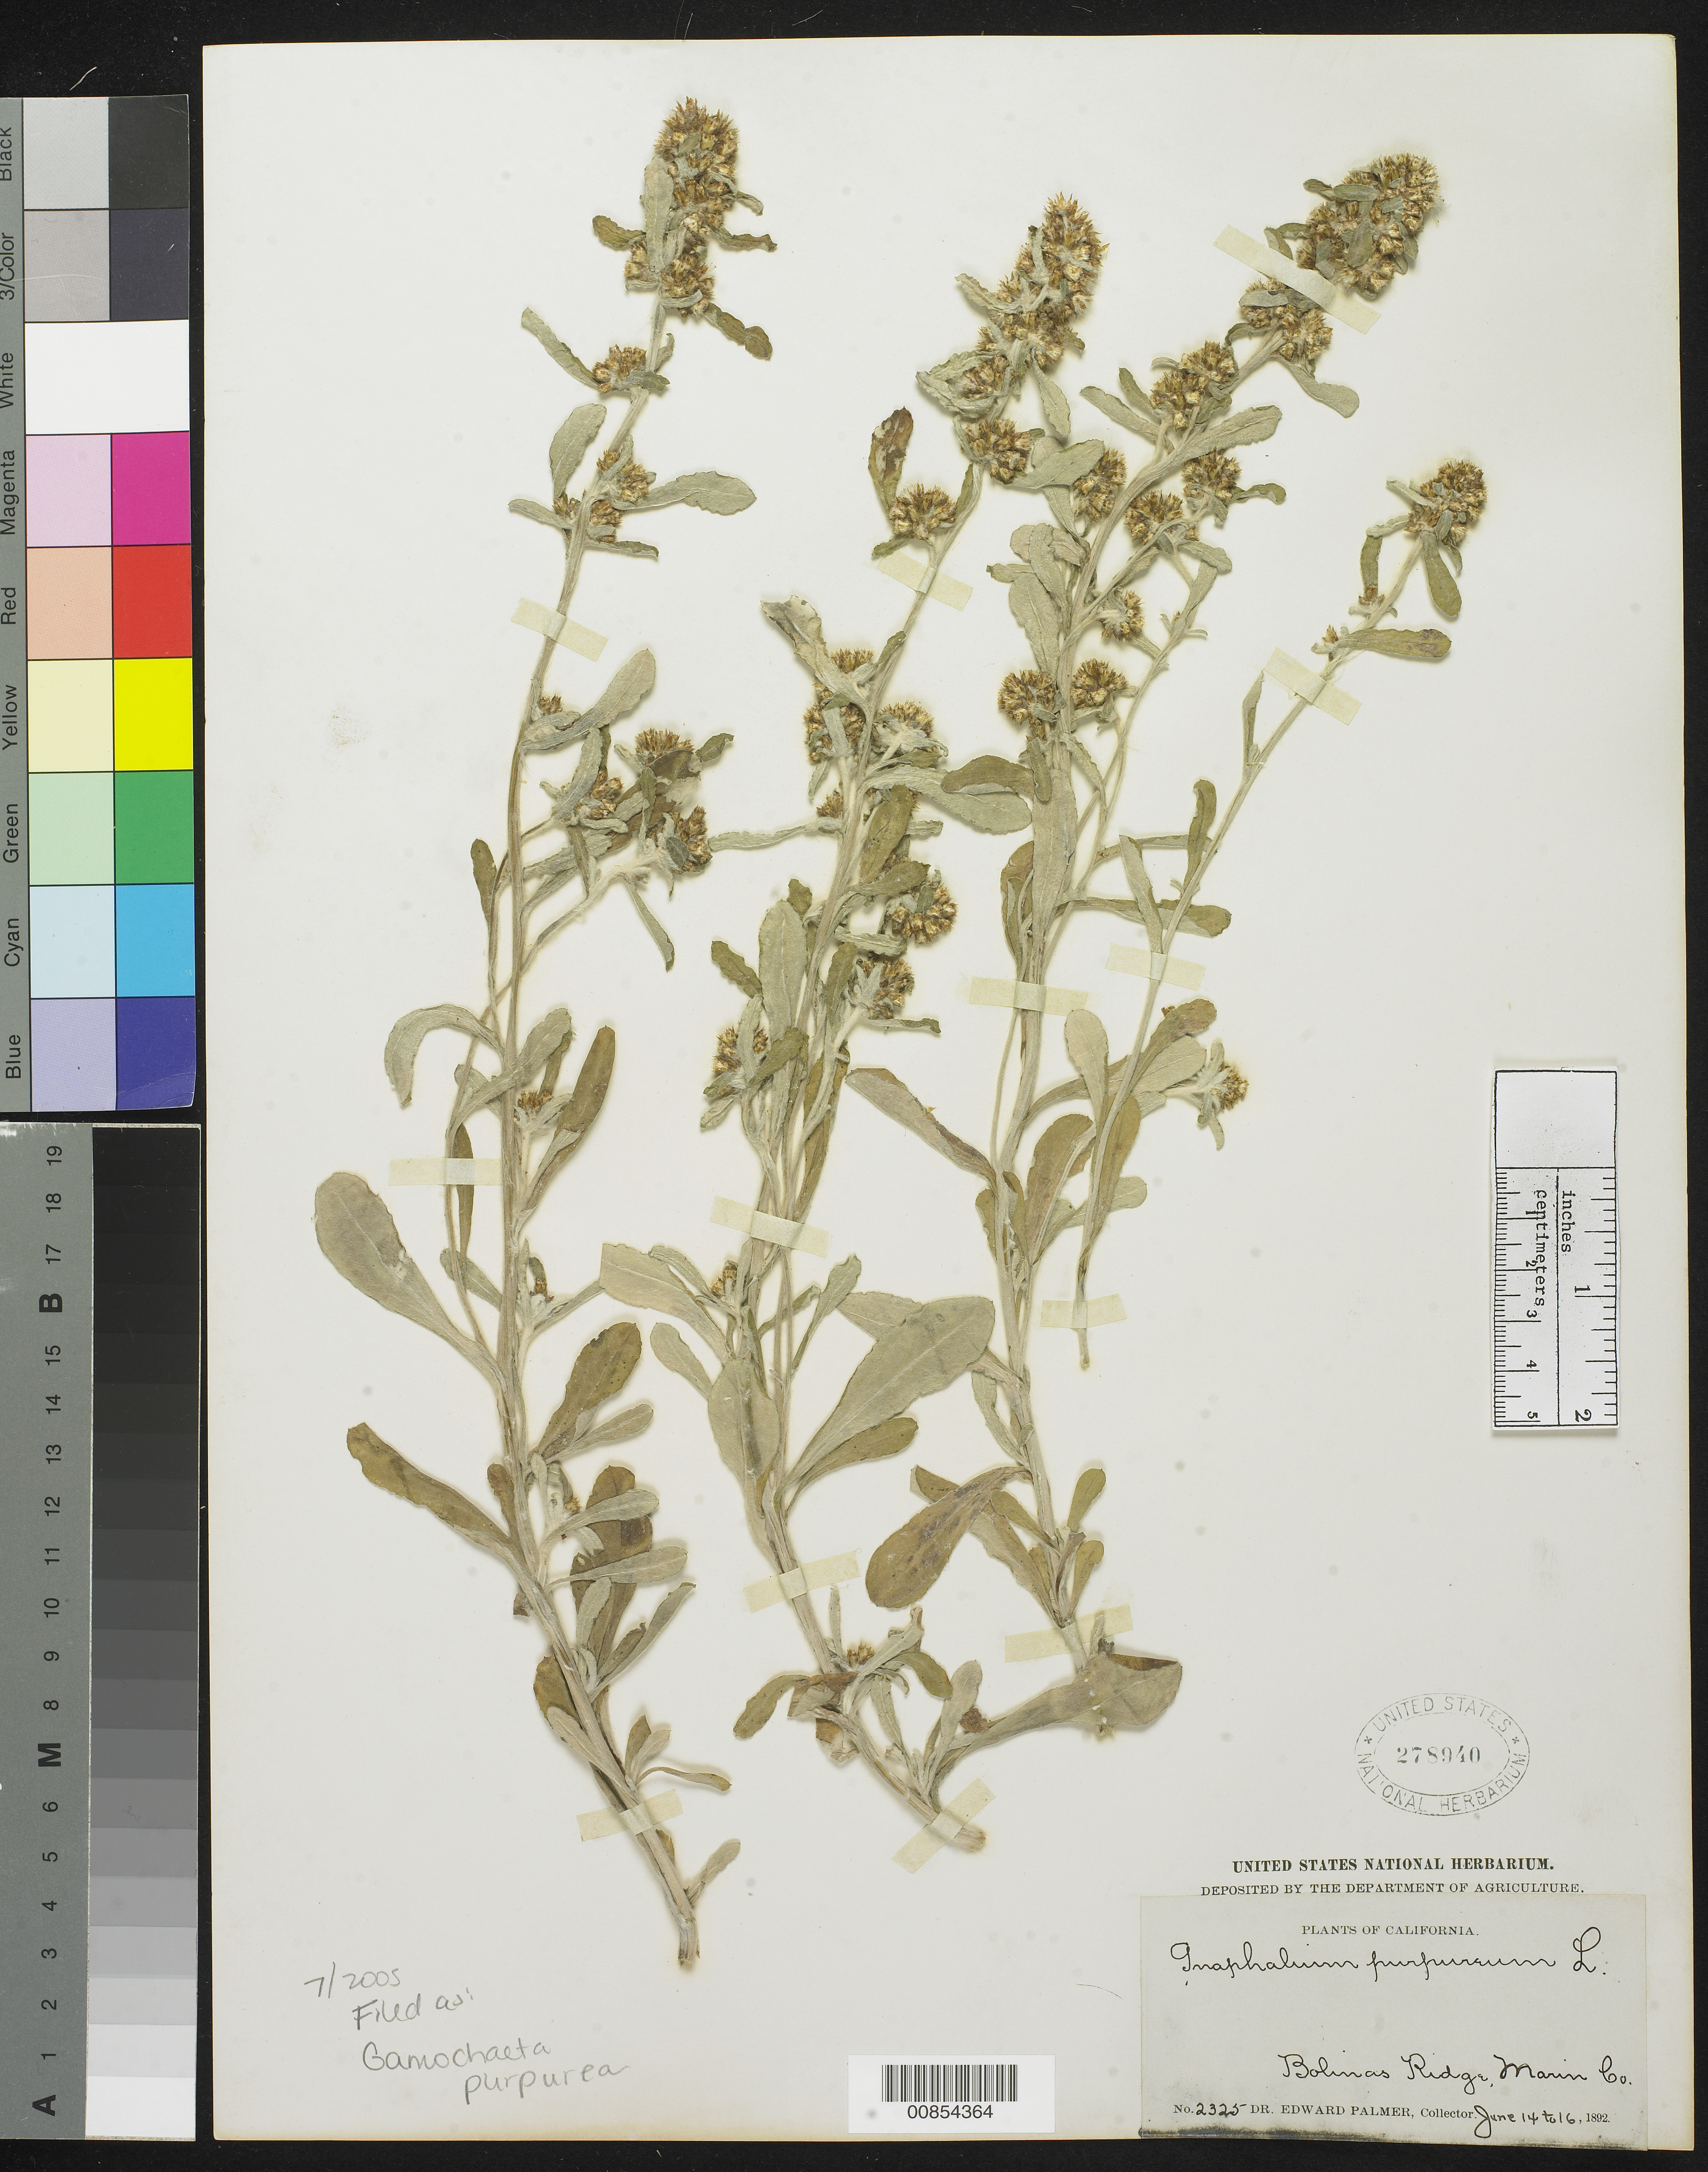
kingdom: Plantae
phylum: Tracheophyta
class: Magnoliopsida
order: Asterales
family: Asteraceae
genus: Gamochaeta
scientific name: Gamochaeta ustulata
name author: (Nutt.) Holub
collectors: E. Palmer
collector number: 2325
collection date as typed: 14 Jun 1892 to 16 Jun 1892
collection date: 1892-06-14/1892-06-16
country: United States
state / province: California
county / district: Marin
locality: Bolinas Ridge, Marin County, California.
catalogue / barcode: US 278940